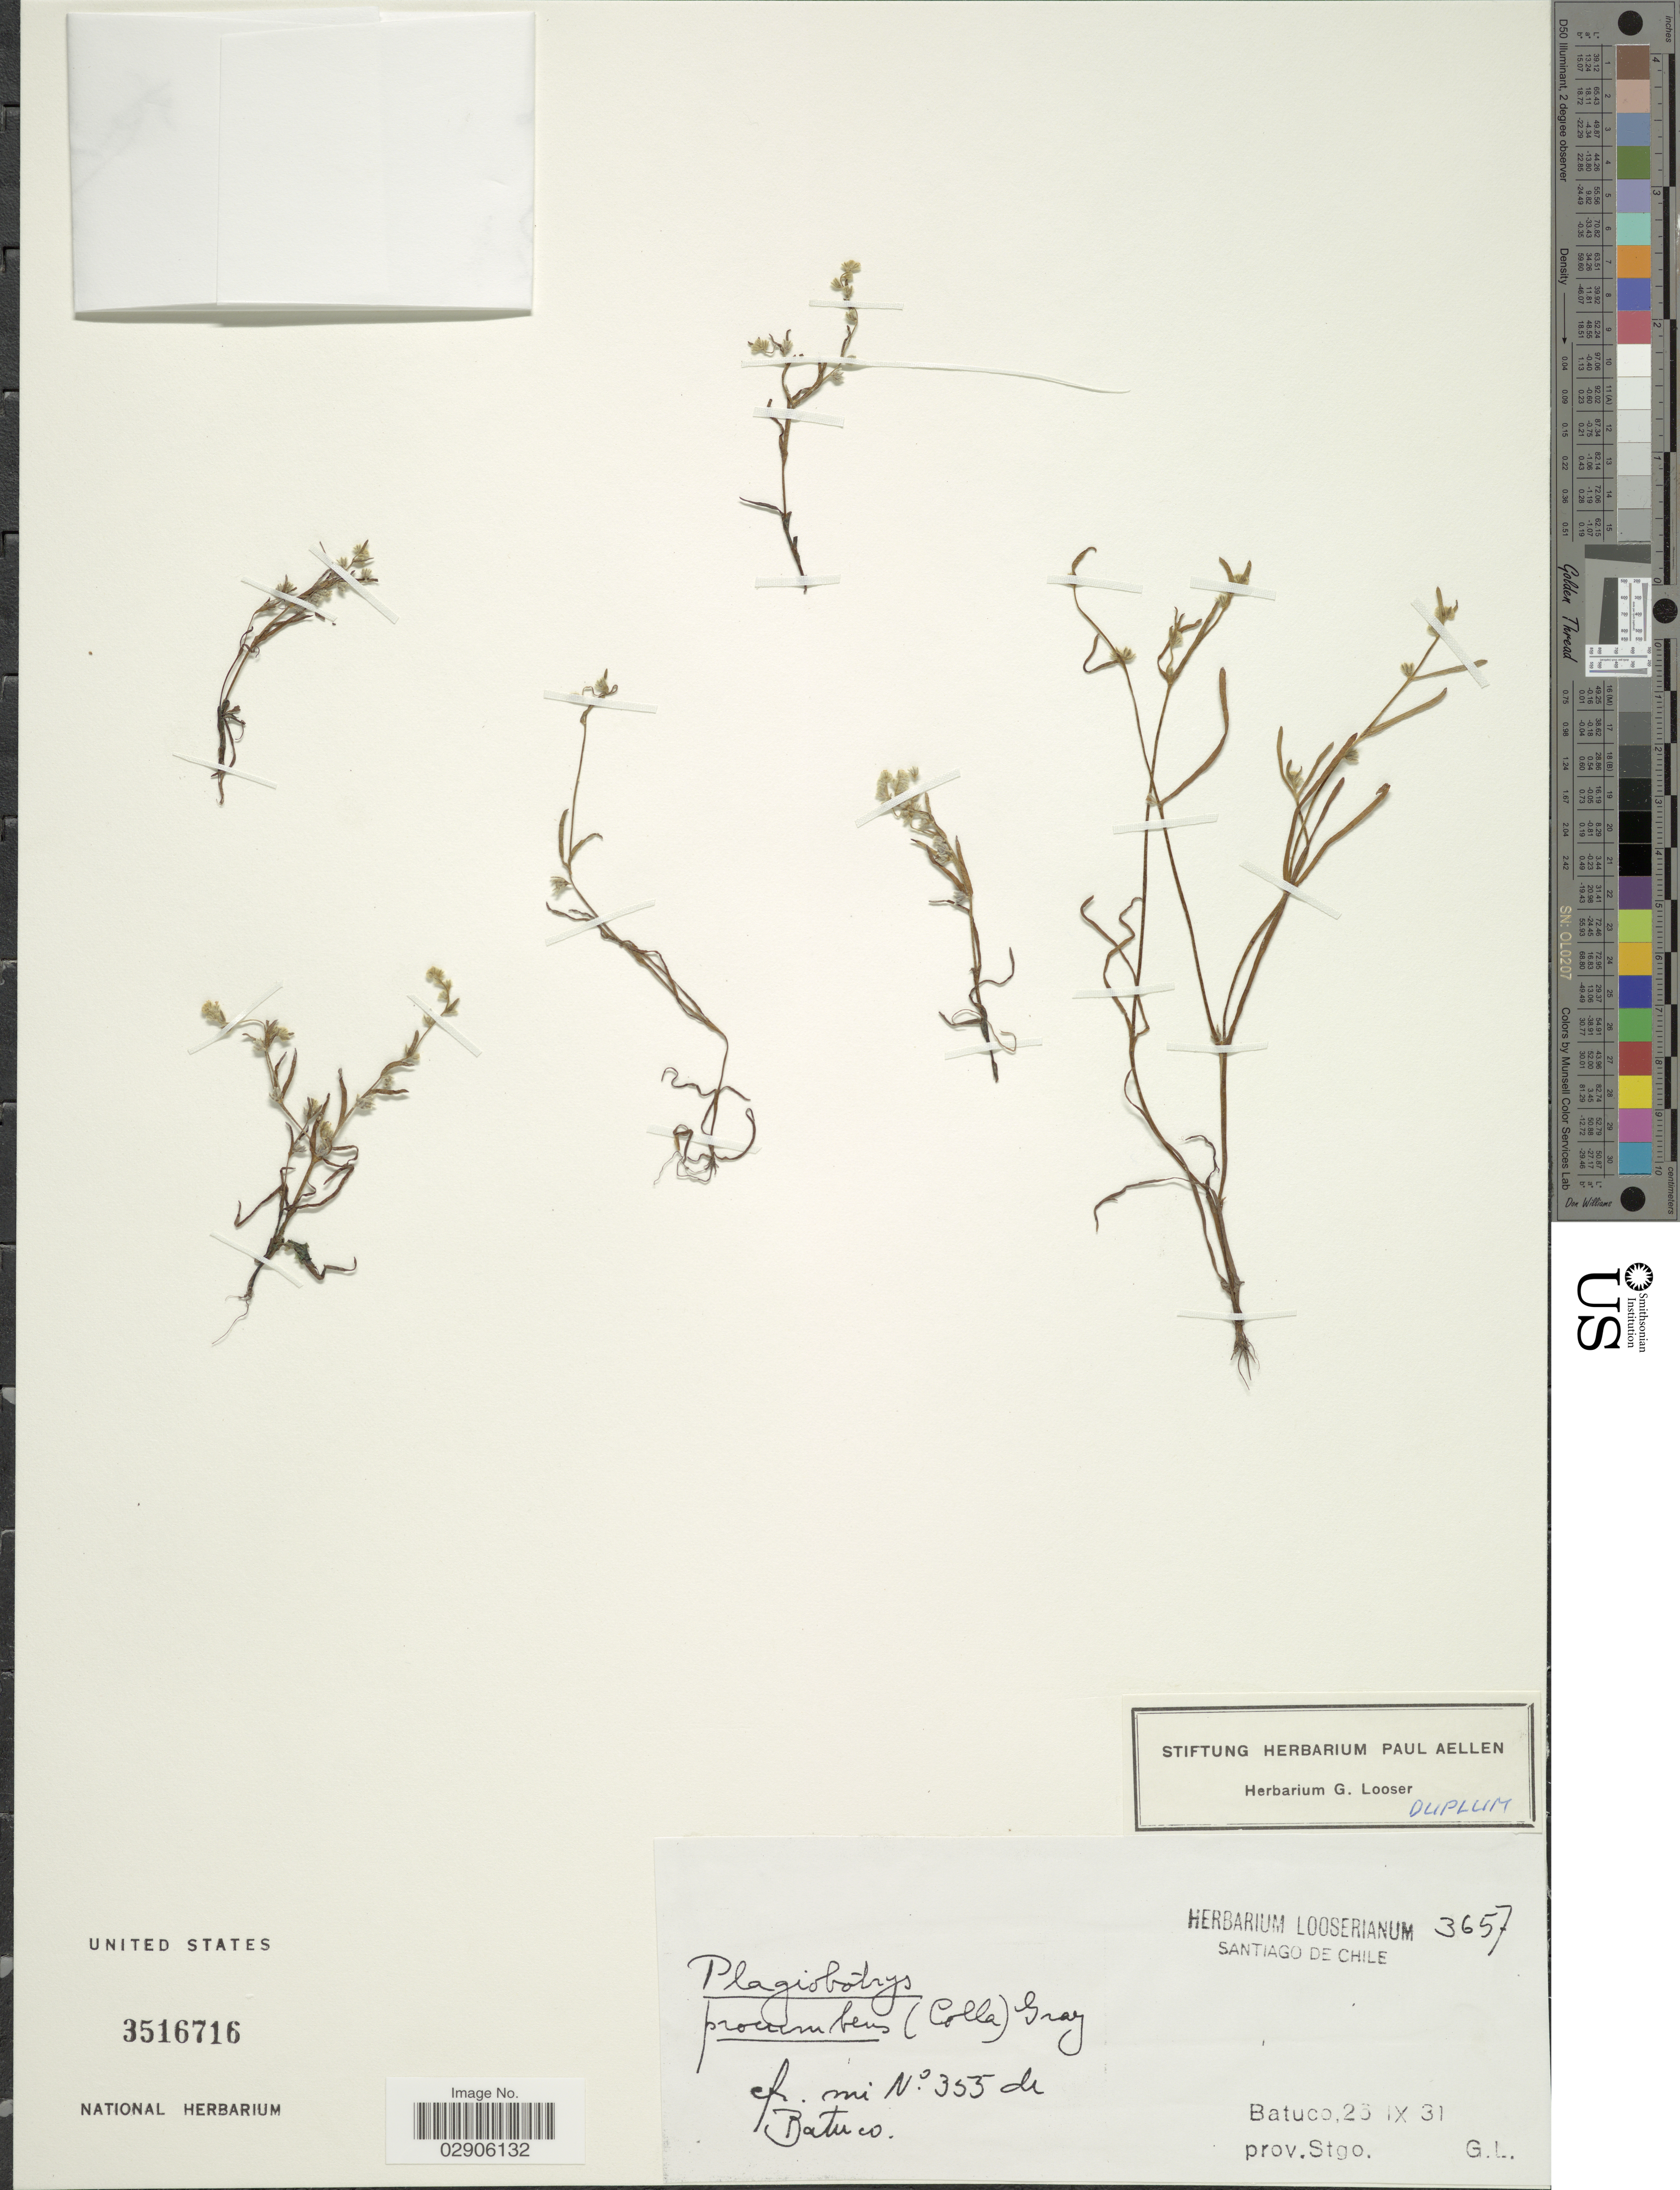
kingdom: Plantae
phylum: Tracheophyta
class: Magnoliopsida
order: Boraginales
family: Boraginaceae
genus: Plagiobothrys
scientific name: Plagiobothrys procumbens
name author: (Colla) Colla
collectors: G. Looser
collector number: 3657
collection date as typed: Transcribed d/m/y: 25/9/31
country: Chile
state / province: Región Metropolitana (RM)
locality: Batuco, Prov. Stgo.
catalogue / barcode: US 3516716